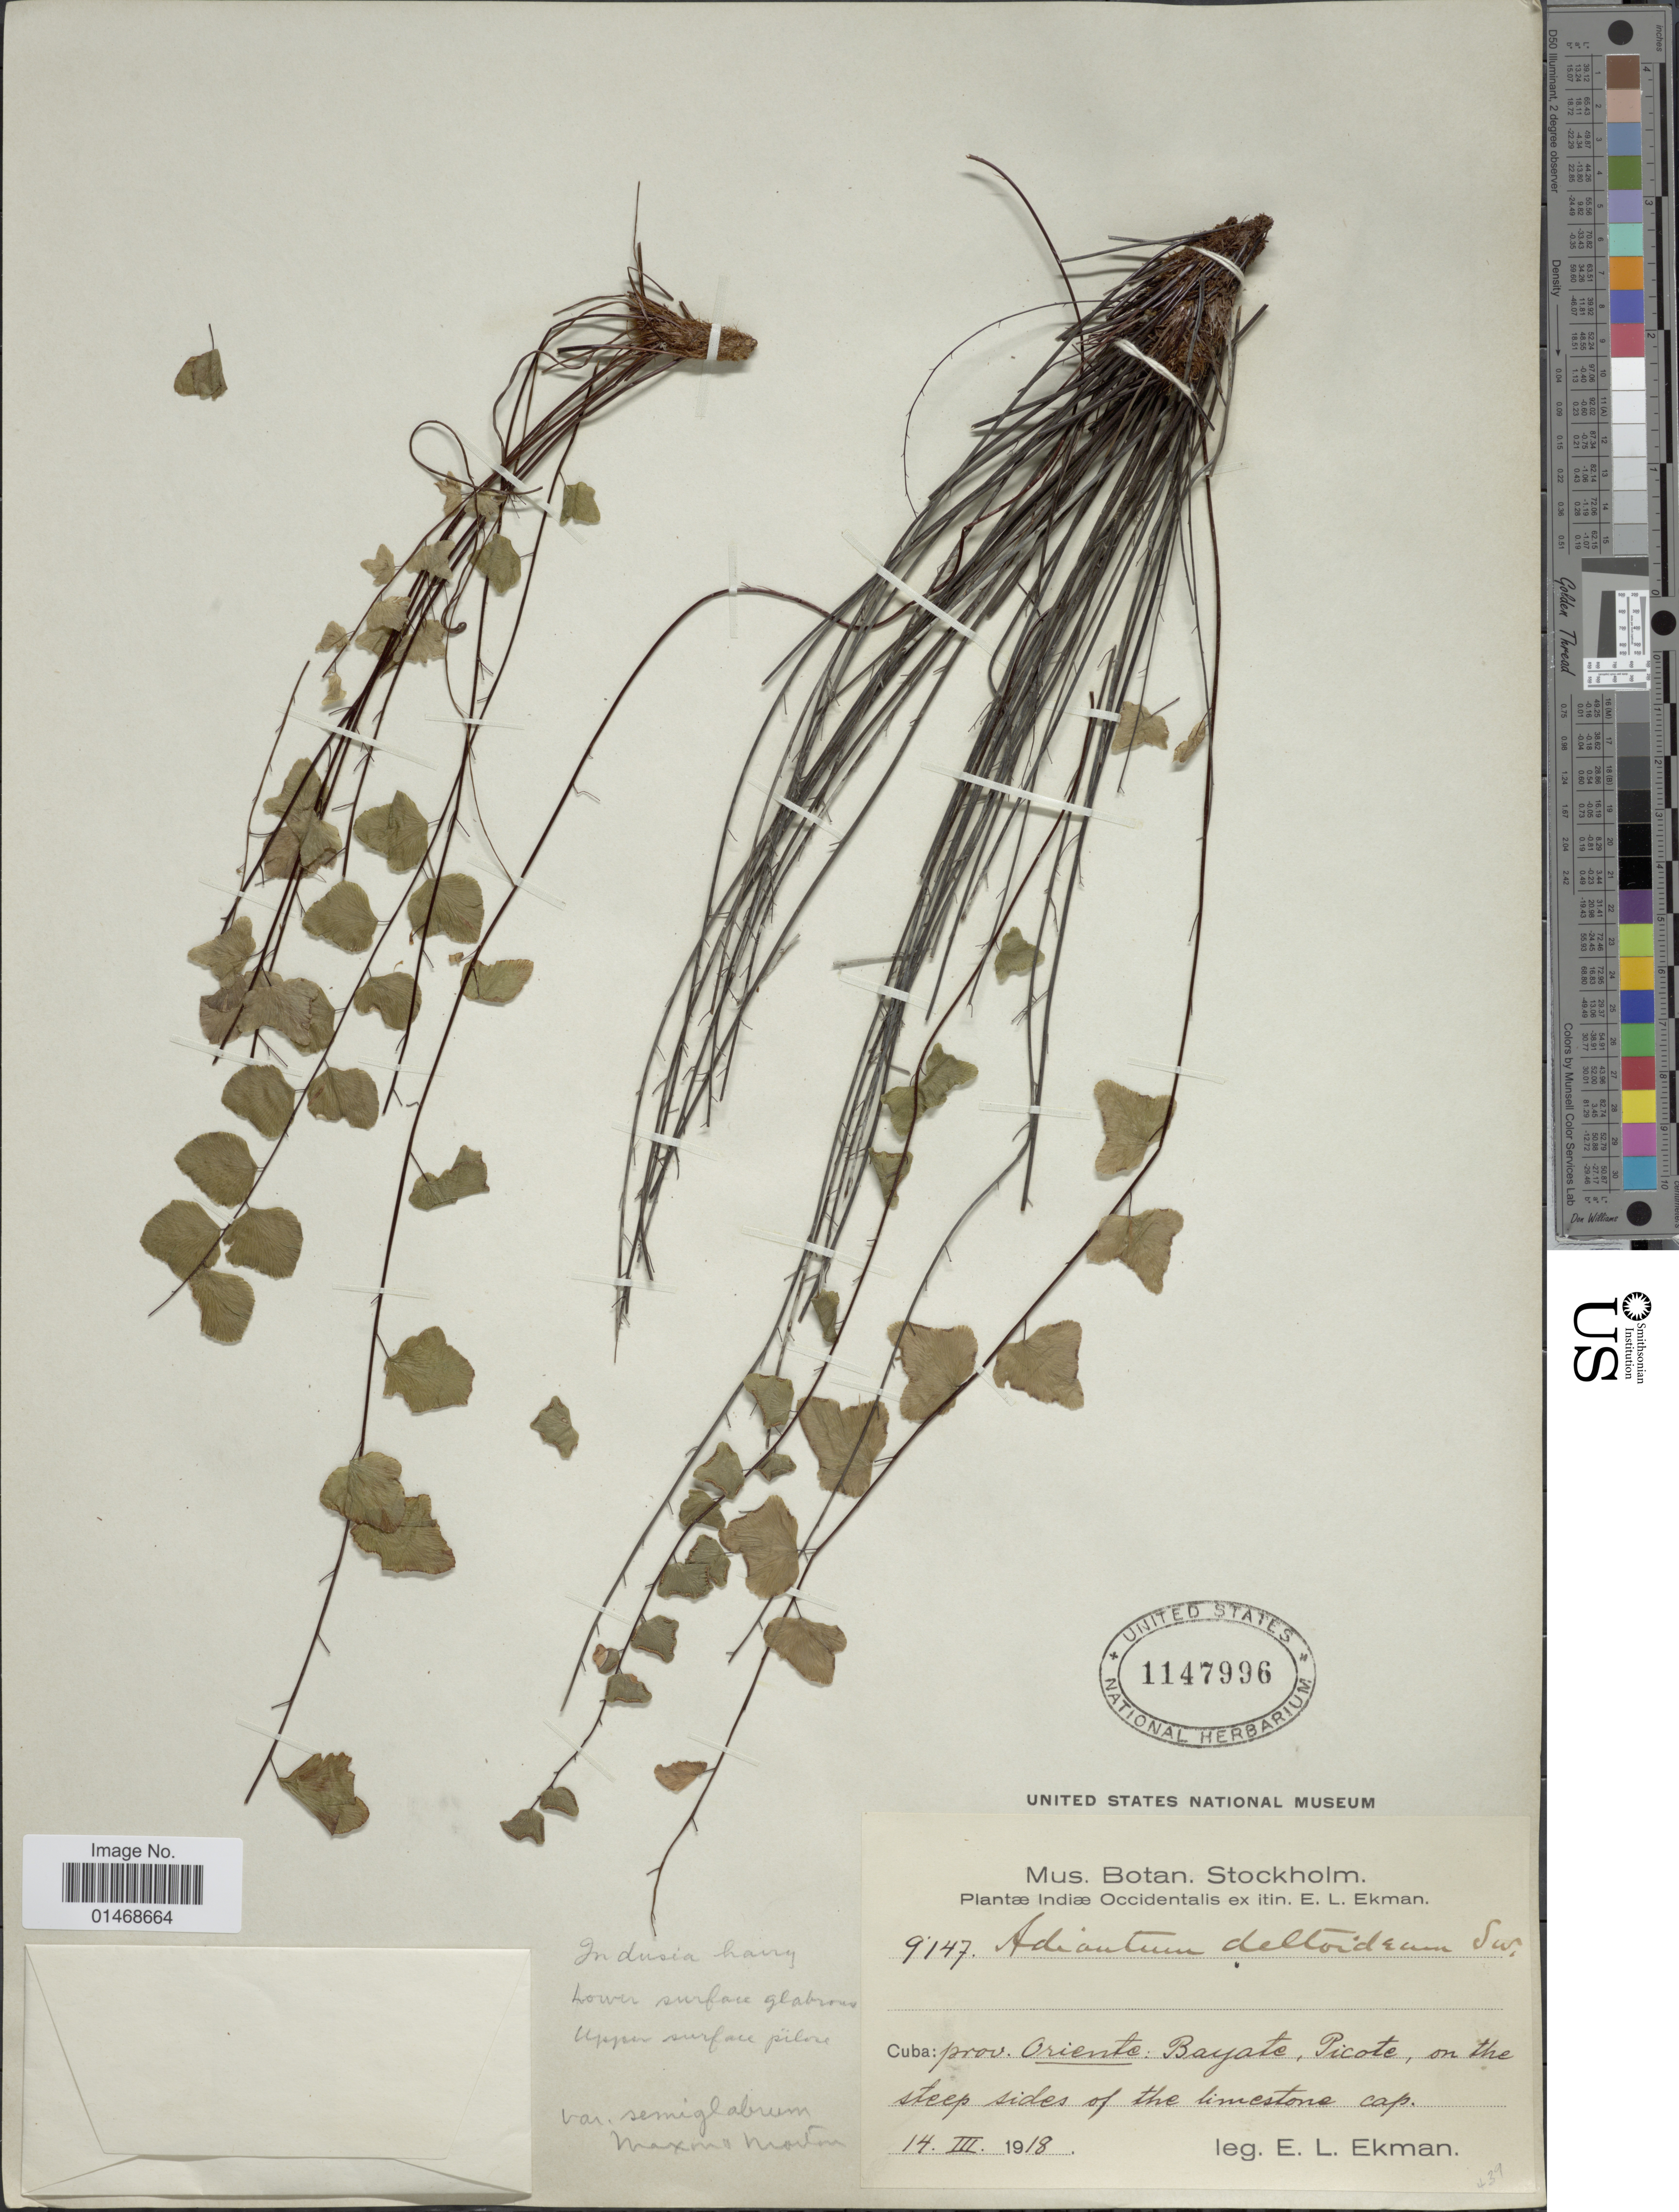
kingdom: Plantae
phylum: Tracheophyta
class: Polypodiopsida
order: Polypodiales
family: Pteridaceae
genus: Adiantum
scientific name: Adiantum deltoideum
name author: Sw.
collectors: E. L. Ekman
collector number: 9147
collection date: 1918-03-14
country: Cuba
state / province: Oriente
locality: Bayate, Picote, on steep sides of the limestone cap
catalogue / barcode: US 1147996